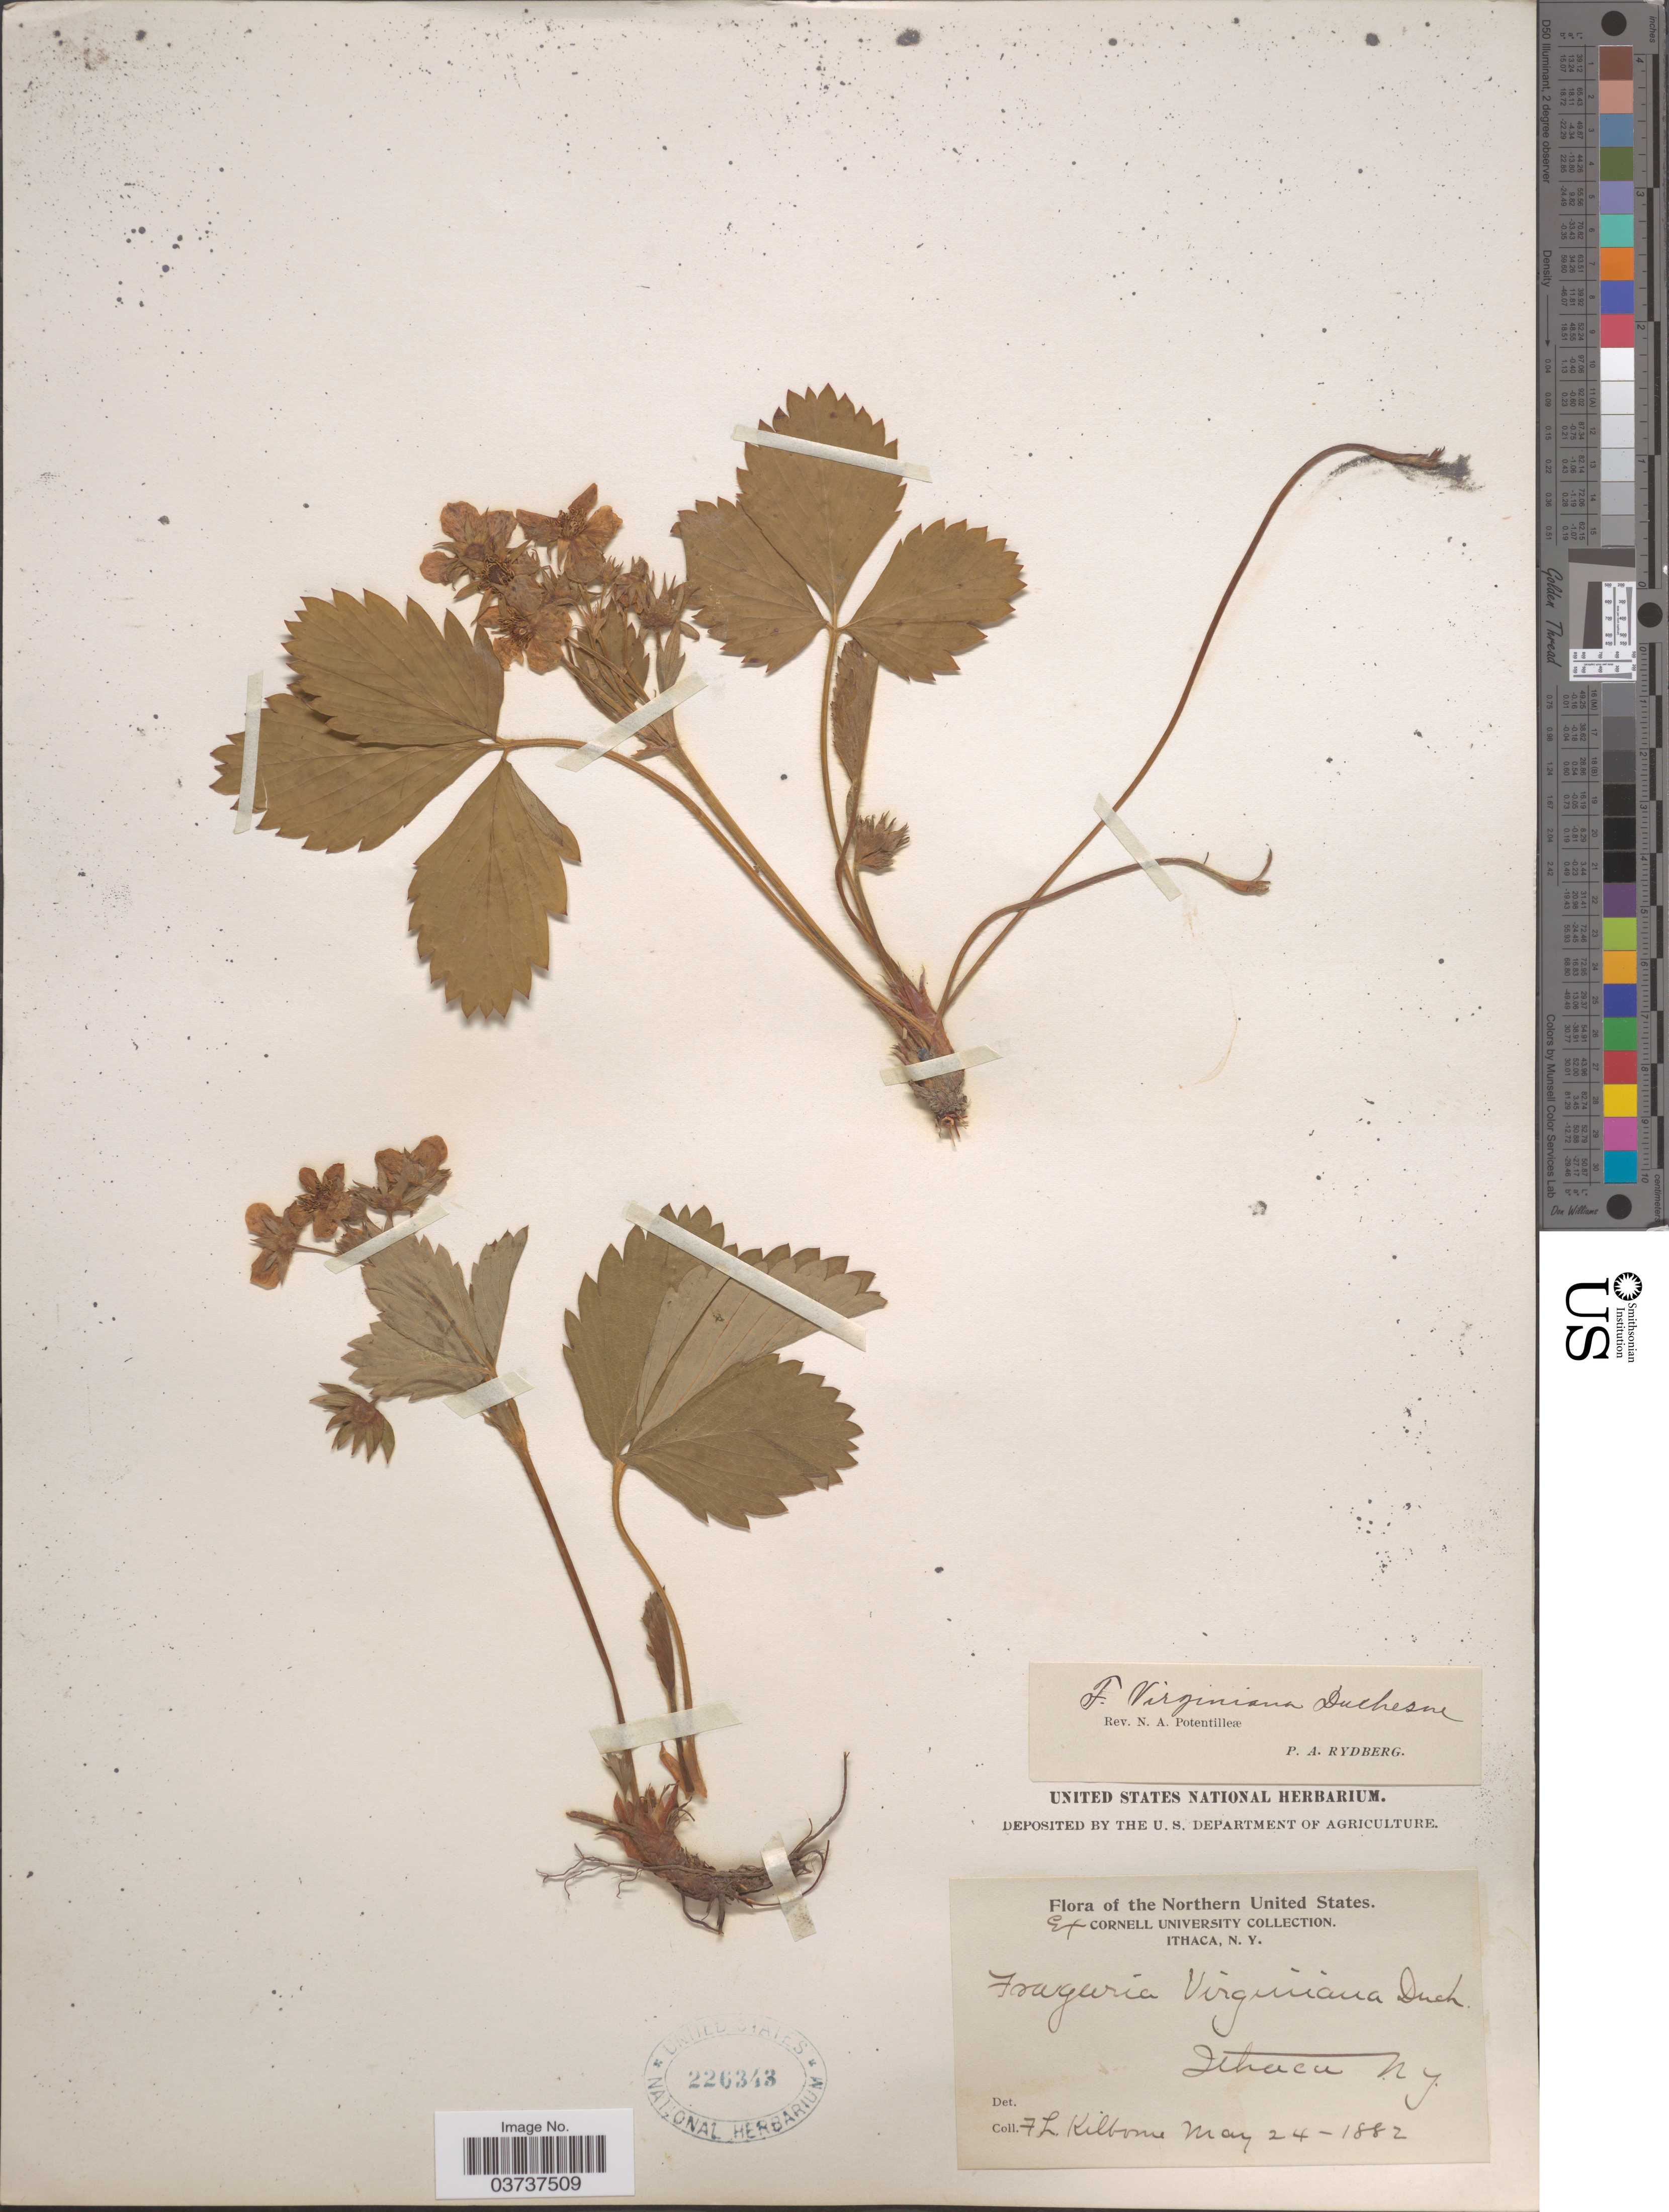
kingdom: Plantae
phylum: Tracheophyta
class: Magnoliopsida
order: Rosales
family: Rosaceae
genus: Fragaria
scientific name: Fragaria virginiana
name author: Mill.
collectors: F. L. Kilborne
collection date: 1882-05-24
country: United States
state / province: New York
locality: The Northern United States. Ithaca.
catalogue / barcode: US 226343